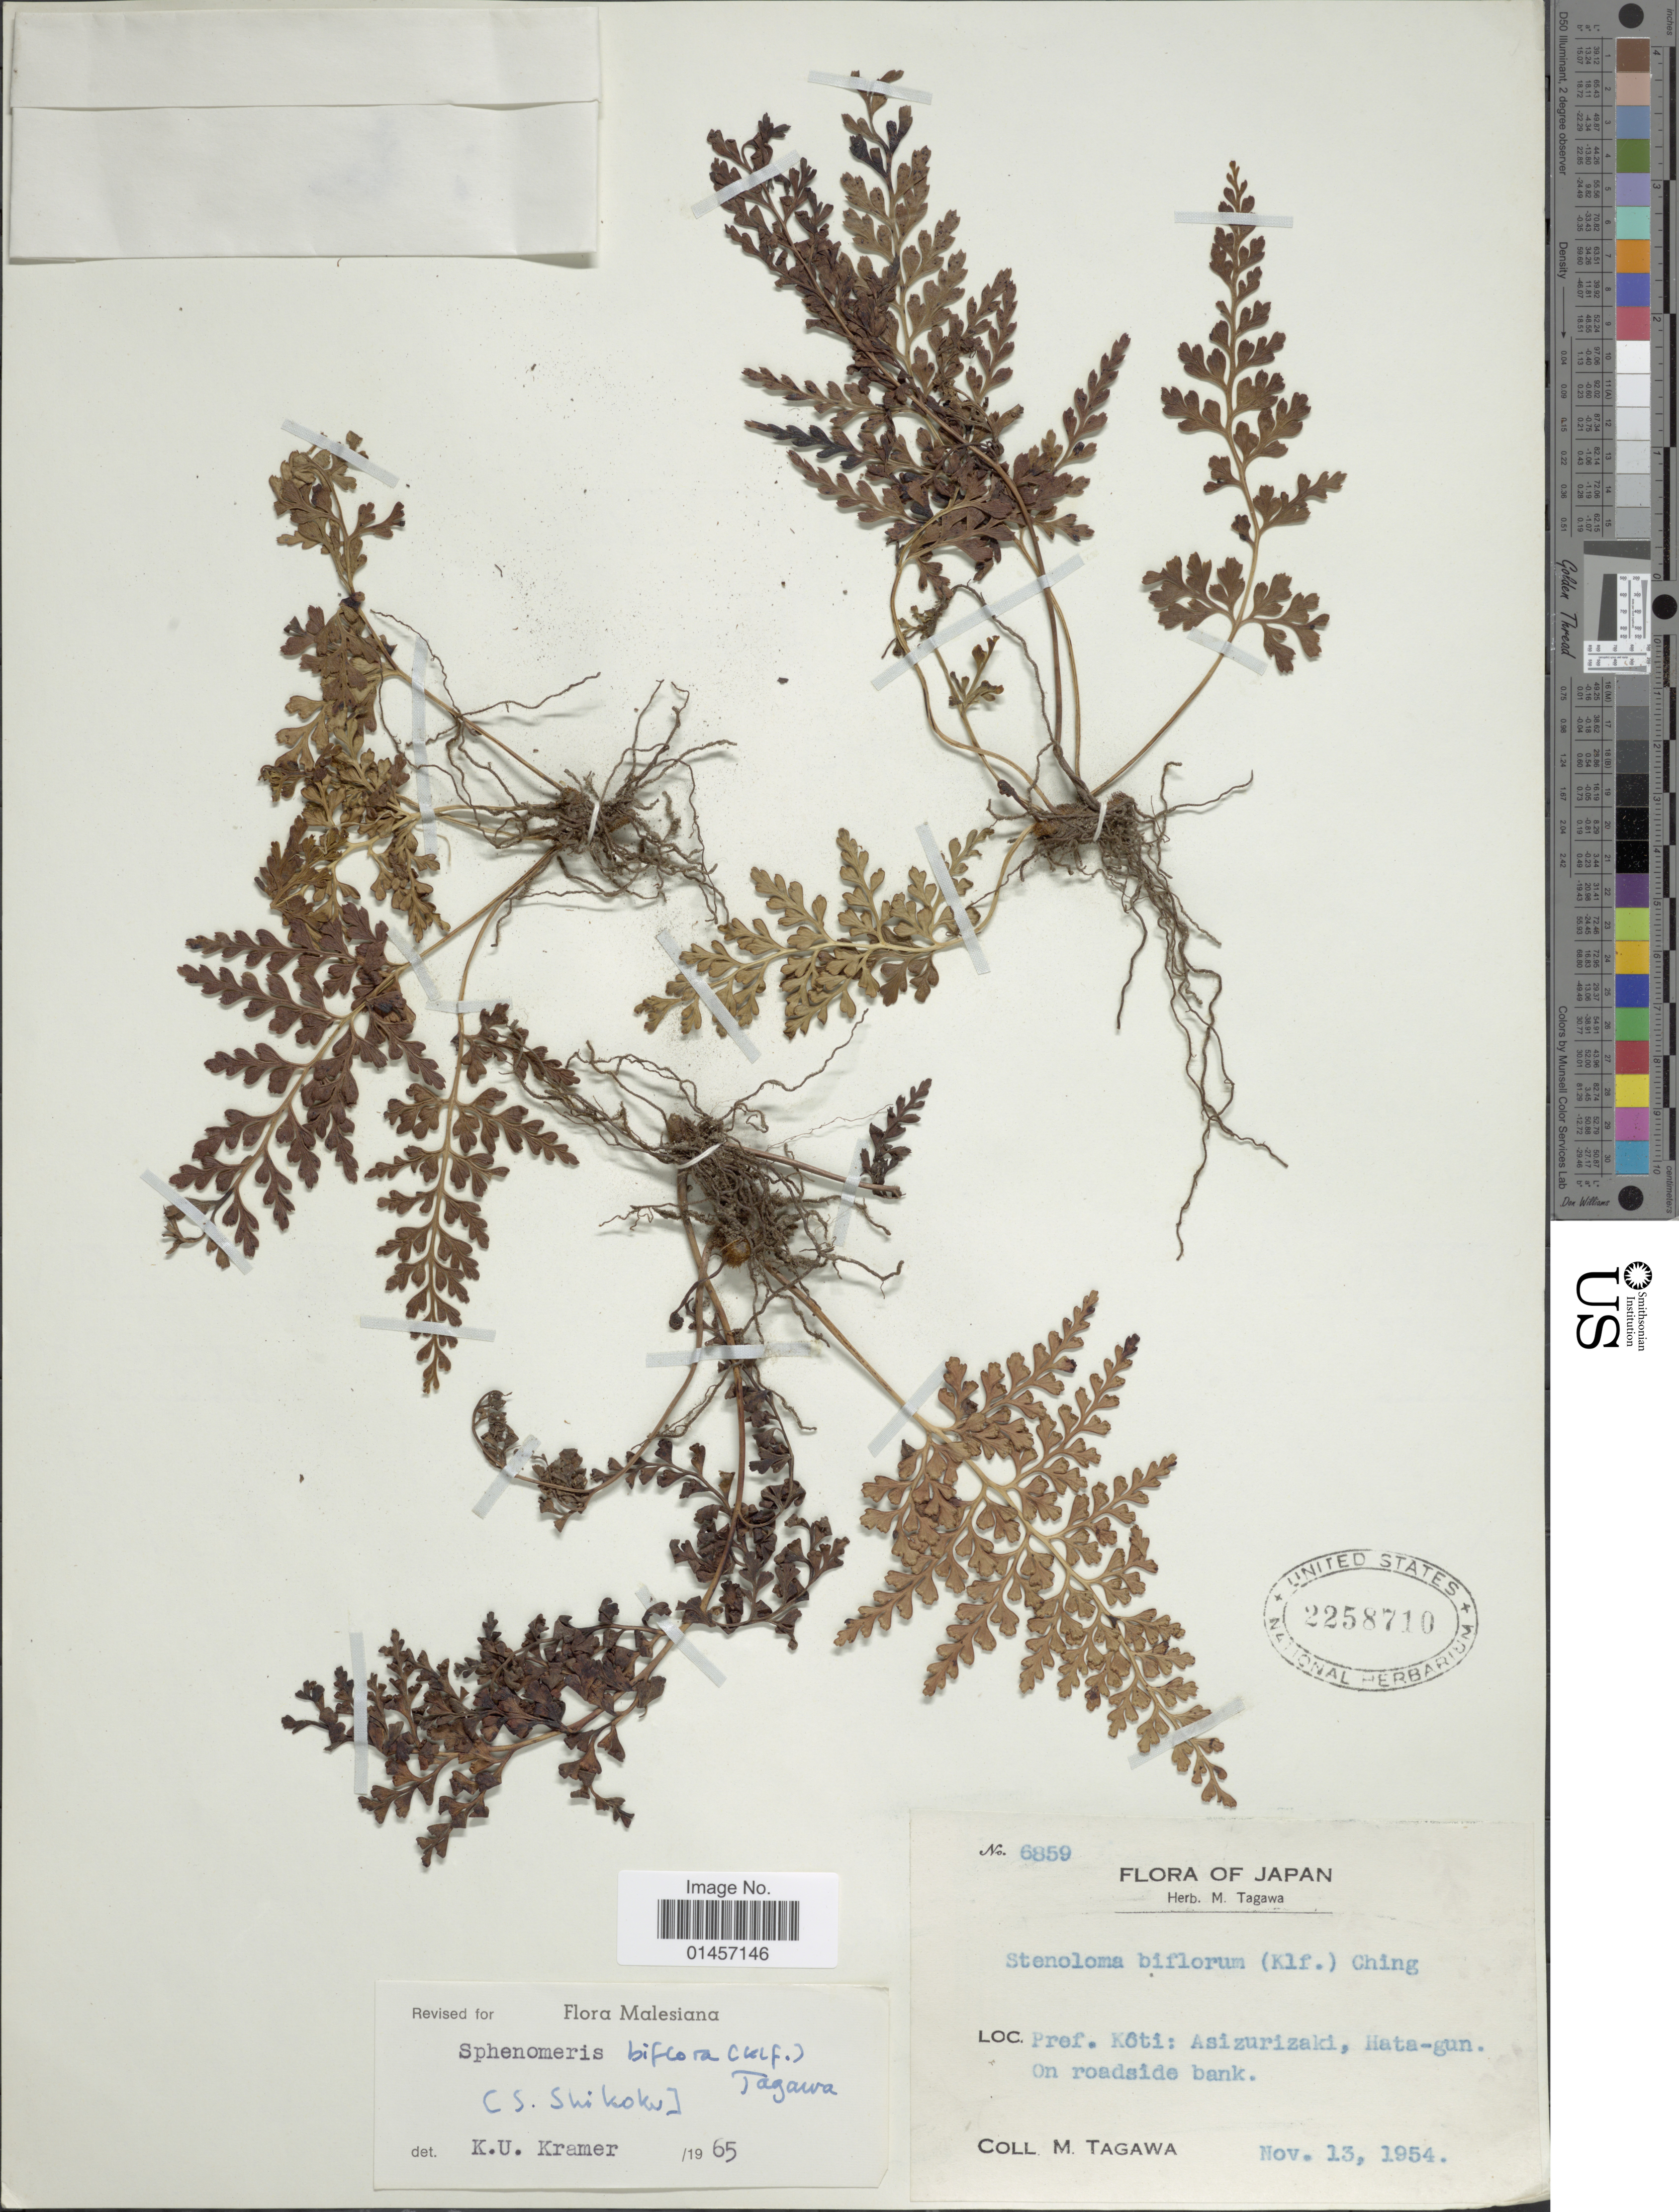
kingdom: Plantae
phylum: Tracheophyta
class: Polypodiopsida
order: Polypodiales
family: Lindsaeaceae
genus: Sphenomeris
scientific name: Sphenomeris biflora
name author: (Kaulf.) Mett.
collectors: M. Tagawa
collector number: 6859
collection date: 1954-11-13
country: Japan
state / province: Koti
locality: Pref. Koti: Asizurizaki, Hata-Gun, on roadside bank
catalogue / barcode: US 2258710